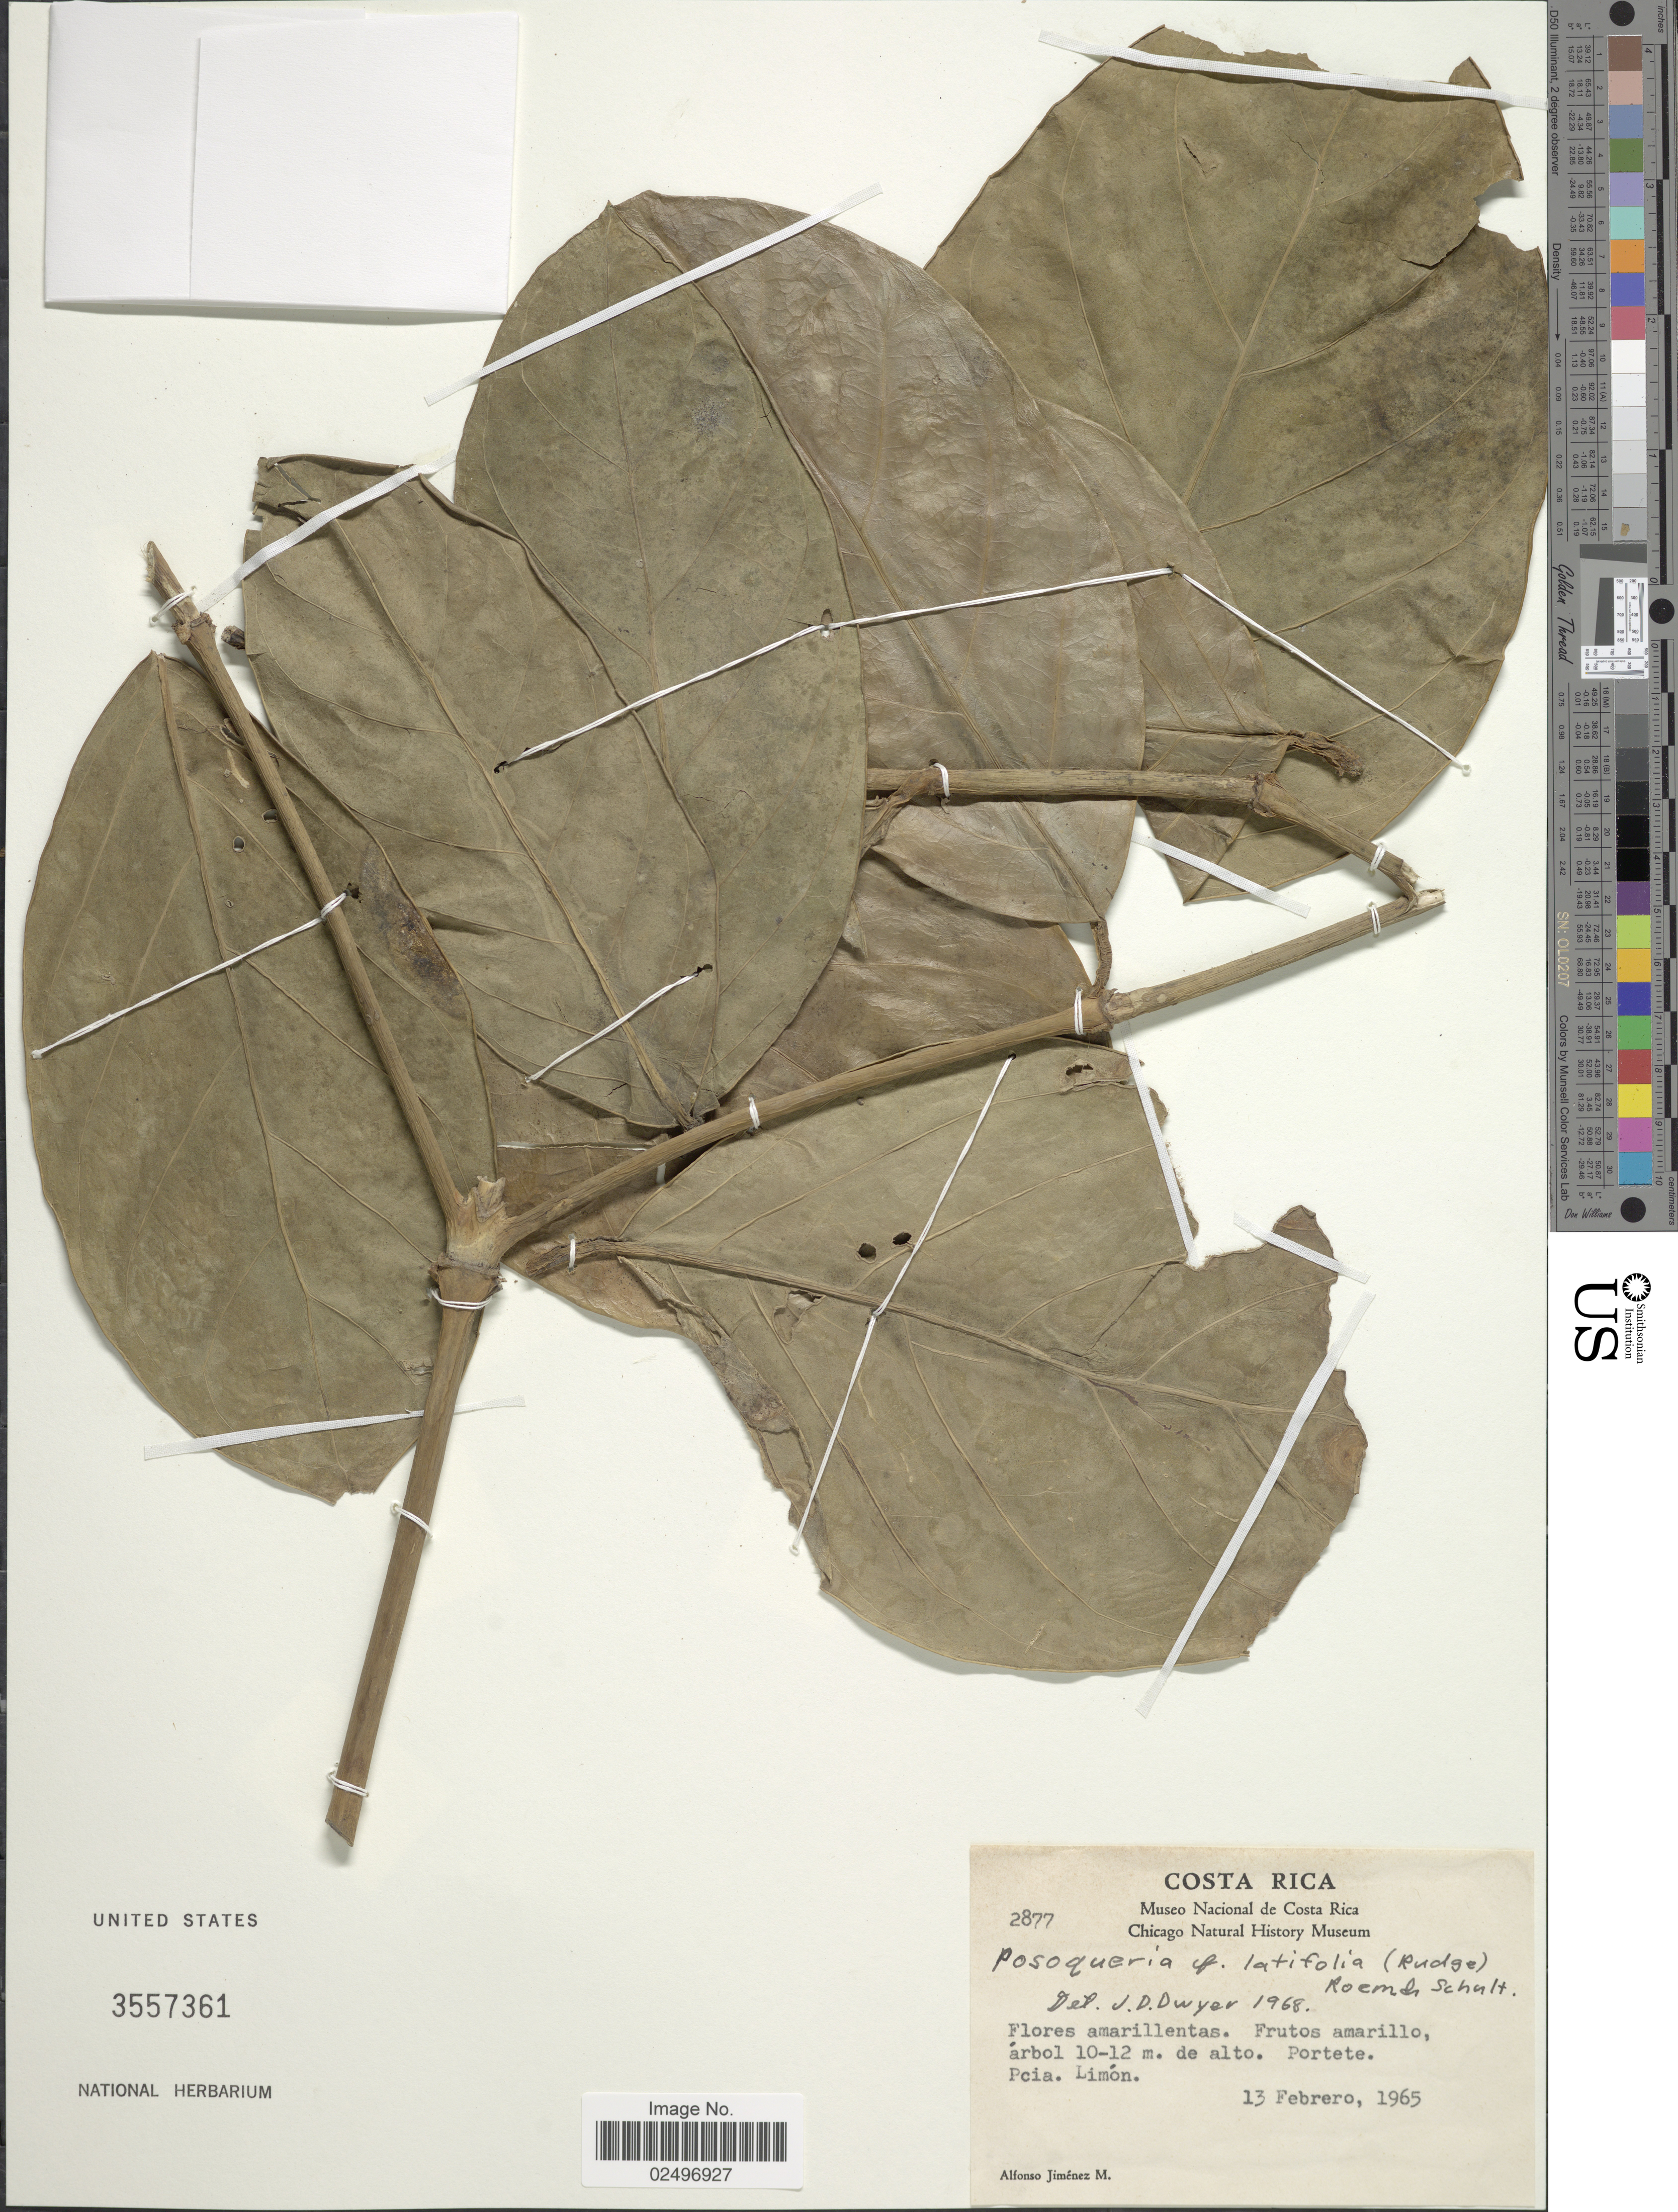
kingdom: Plantae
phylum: Tracheophyta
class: Magnoliopsida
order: Gentianales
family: Rubiaceae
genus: Posoqueria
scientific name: Posoqueria latifolia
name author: (Rudge) Roem. & Schult.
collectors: A. Jimenez M.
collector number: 2877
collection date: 1965-02-13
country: Costa Rica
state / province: Limón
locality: Portete, Pcia. Limón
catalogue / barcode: US 3557361